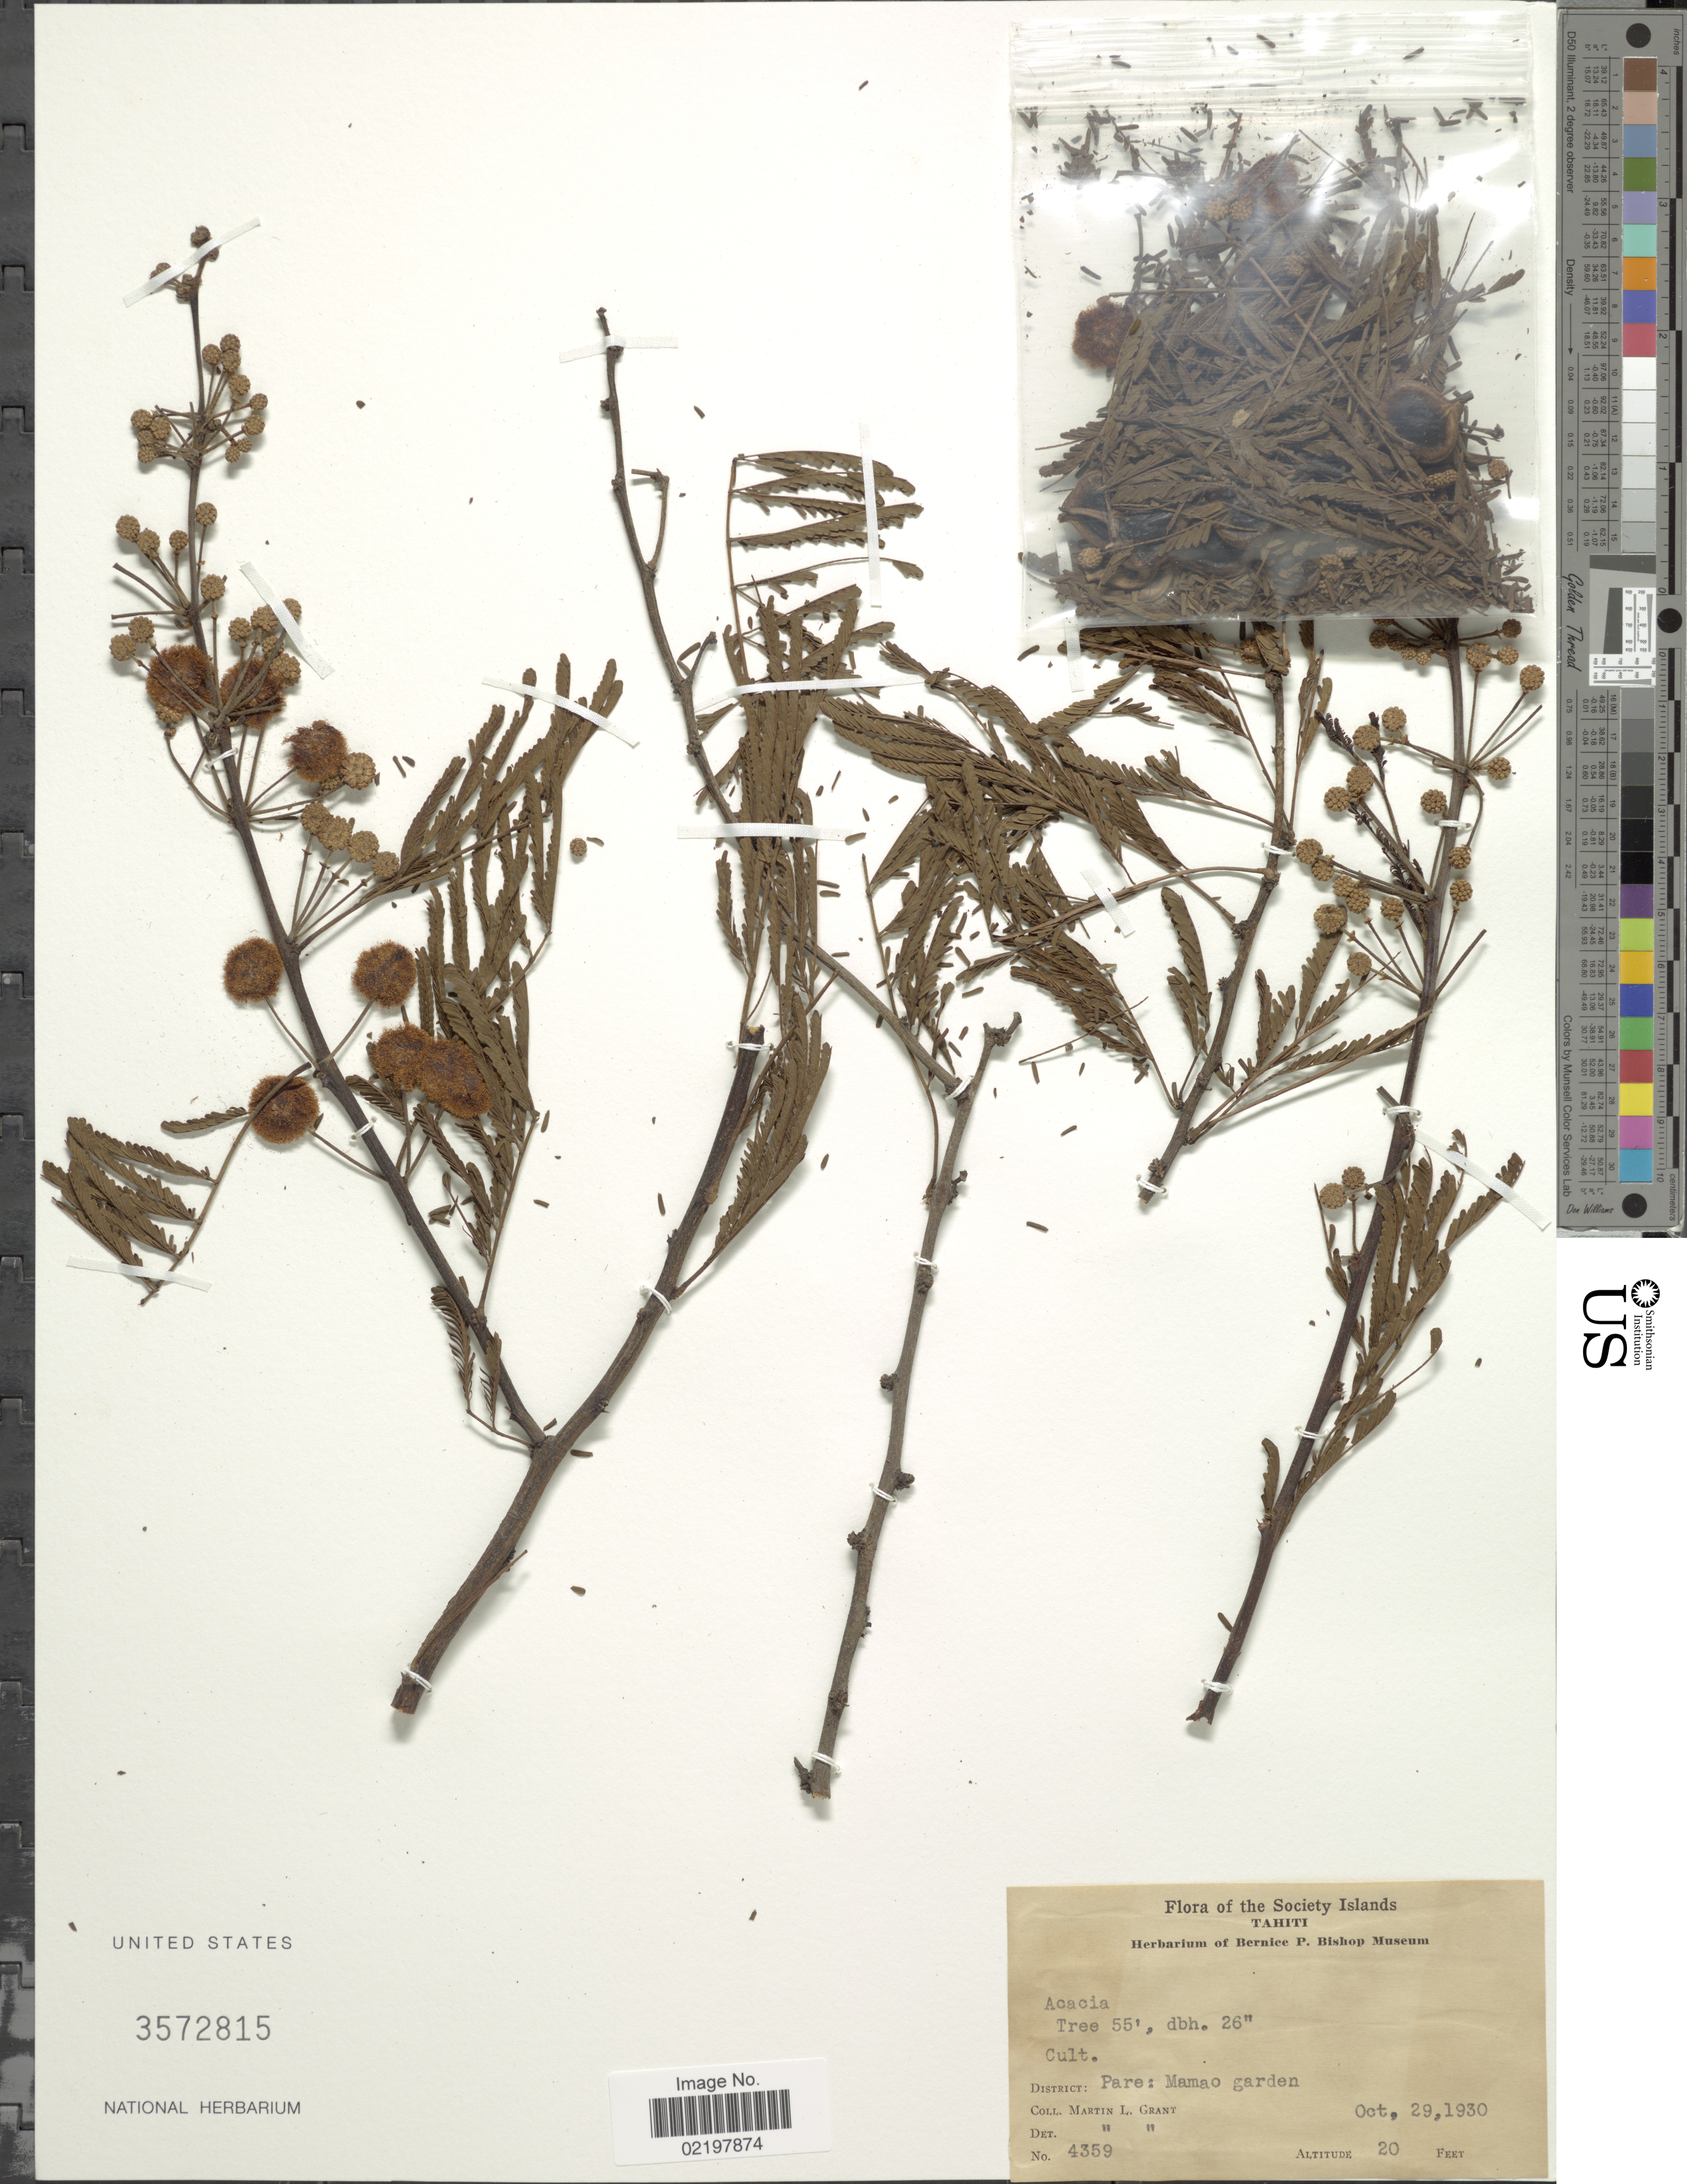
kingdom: Plantae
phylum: Tracheophyta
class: Magnoliopsida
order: Fabales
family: Fabaceae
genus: Acacia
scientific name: Acacia sp.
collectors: M. L. Grant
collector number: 4359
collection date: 1930-10-29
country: French Polynesia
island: Tahiti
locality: The Society Islands, Tahiti, District: Pare: Mamao garden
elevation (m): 6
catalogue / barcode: US 3572815